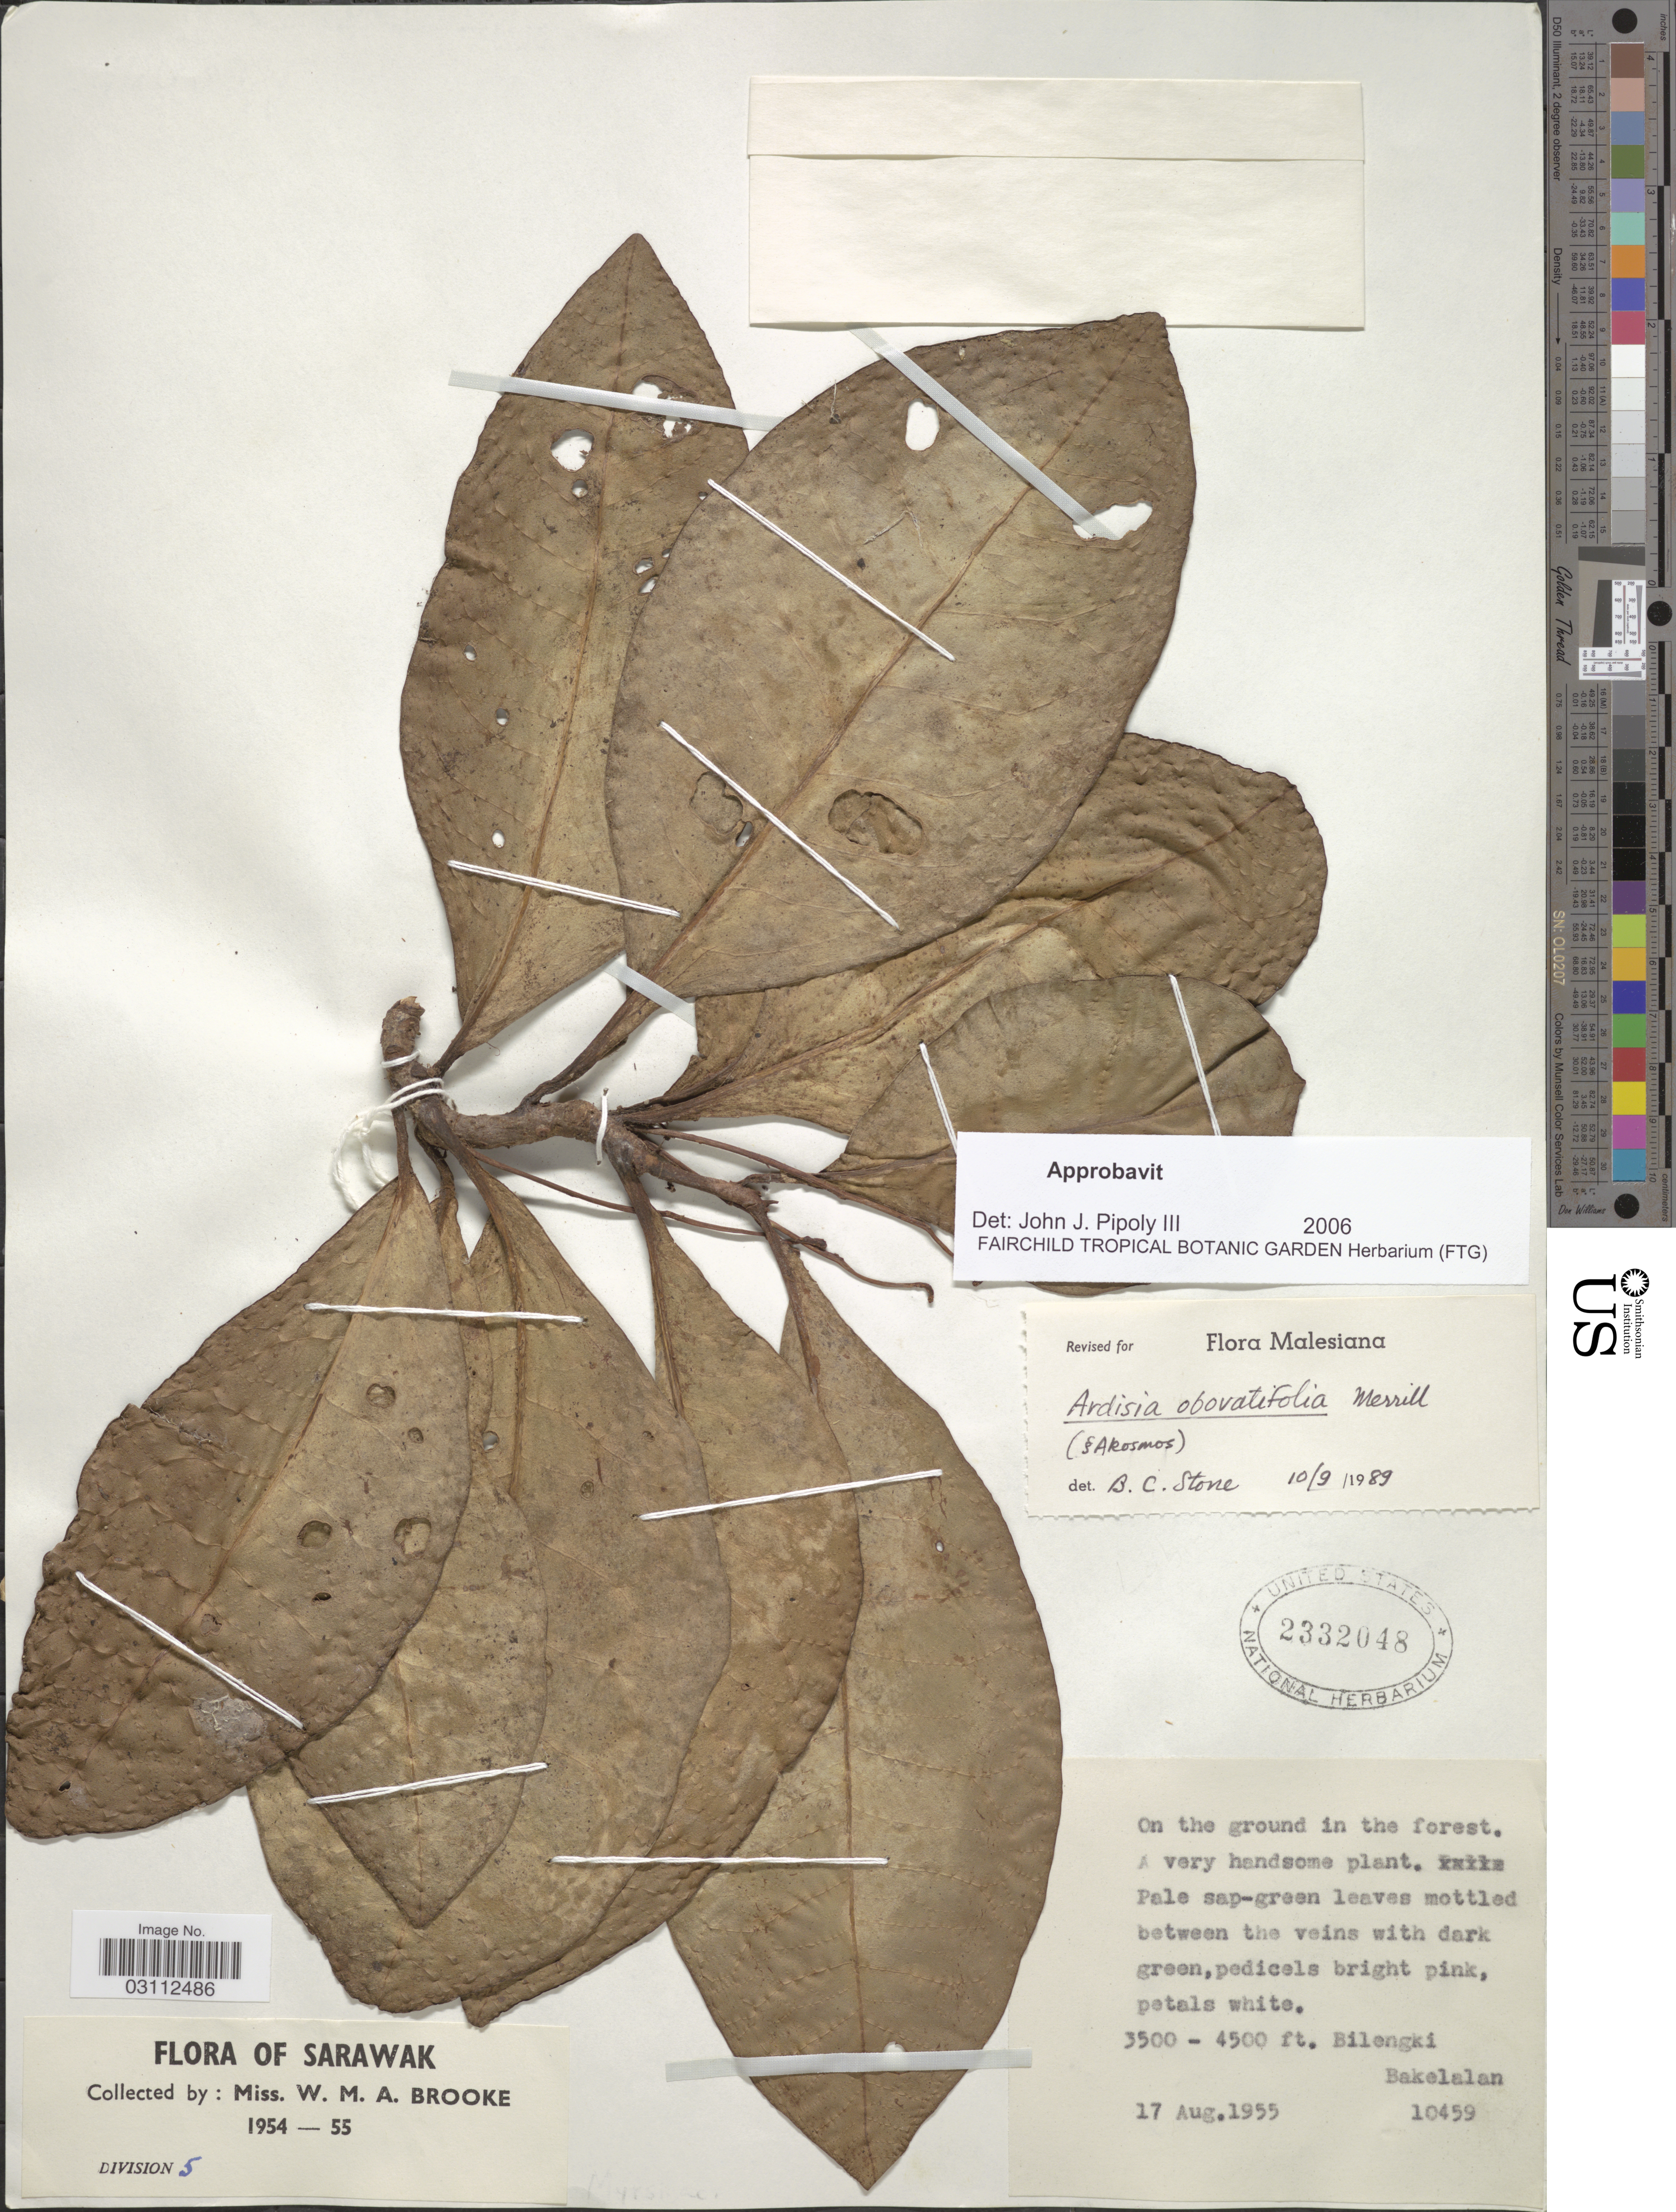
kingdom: Plantae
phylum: Tracheophyta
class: Magnoliopsida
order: Ericales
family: Primulaceae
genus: Ardisia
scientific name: Ardisia obovatifolia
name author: Merr.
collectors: W. Brooke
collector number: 10459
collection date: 1955-08-17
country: Malaysia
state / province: Sarawak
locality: Bilengki, Bakelalan.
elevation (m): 1067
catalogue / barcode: US 2332048